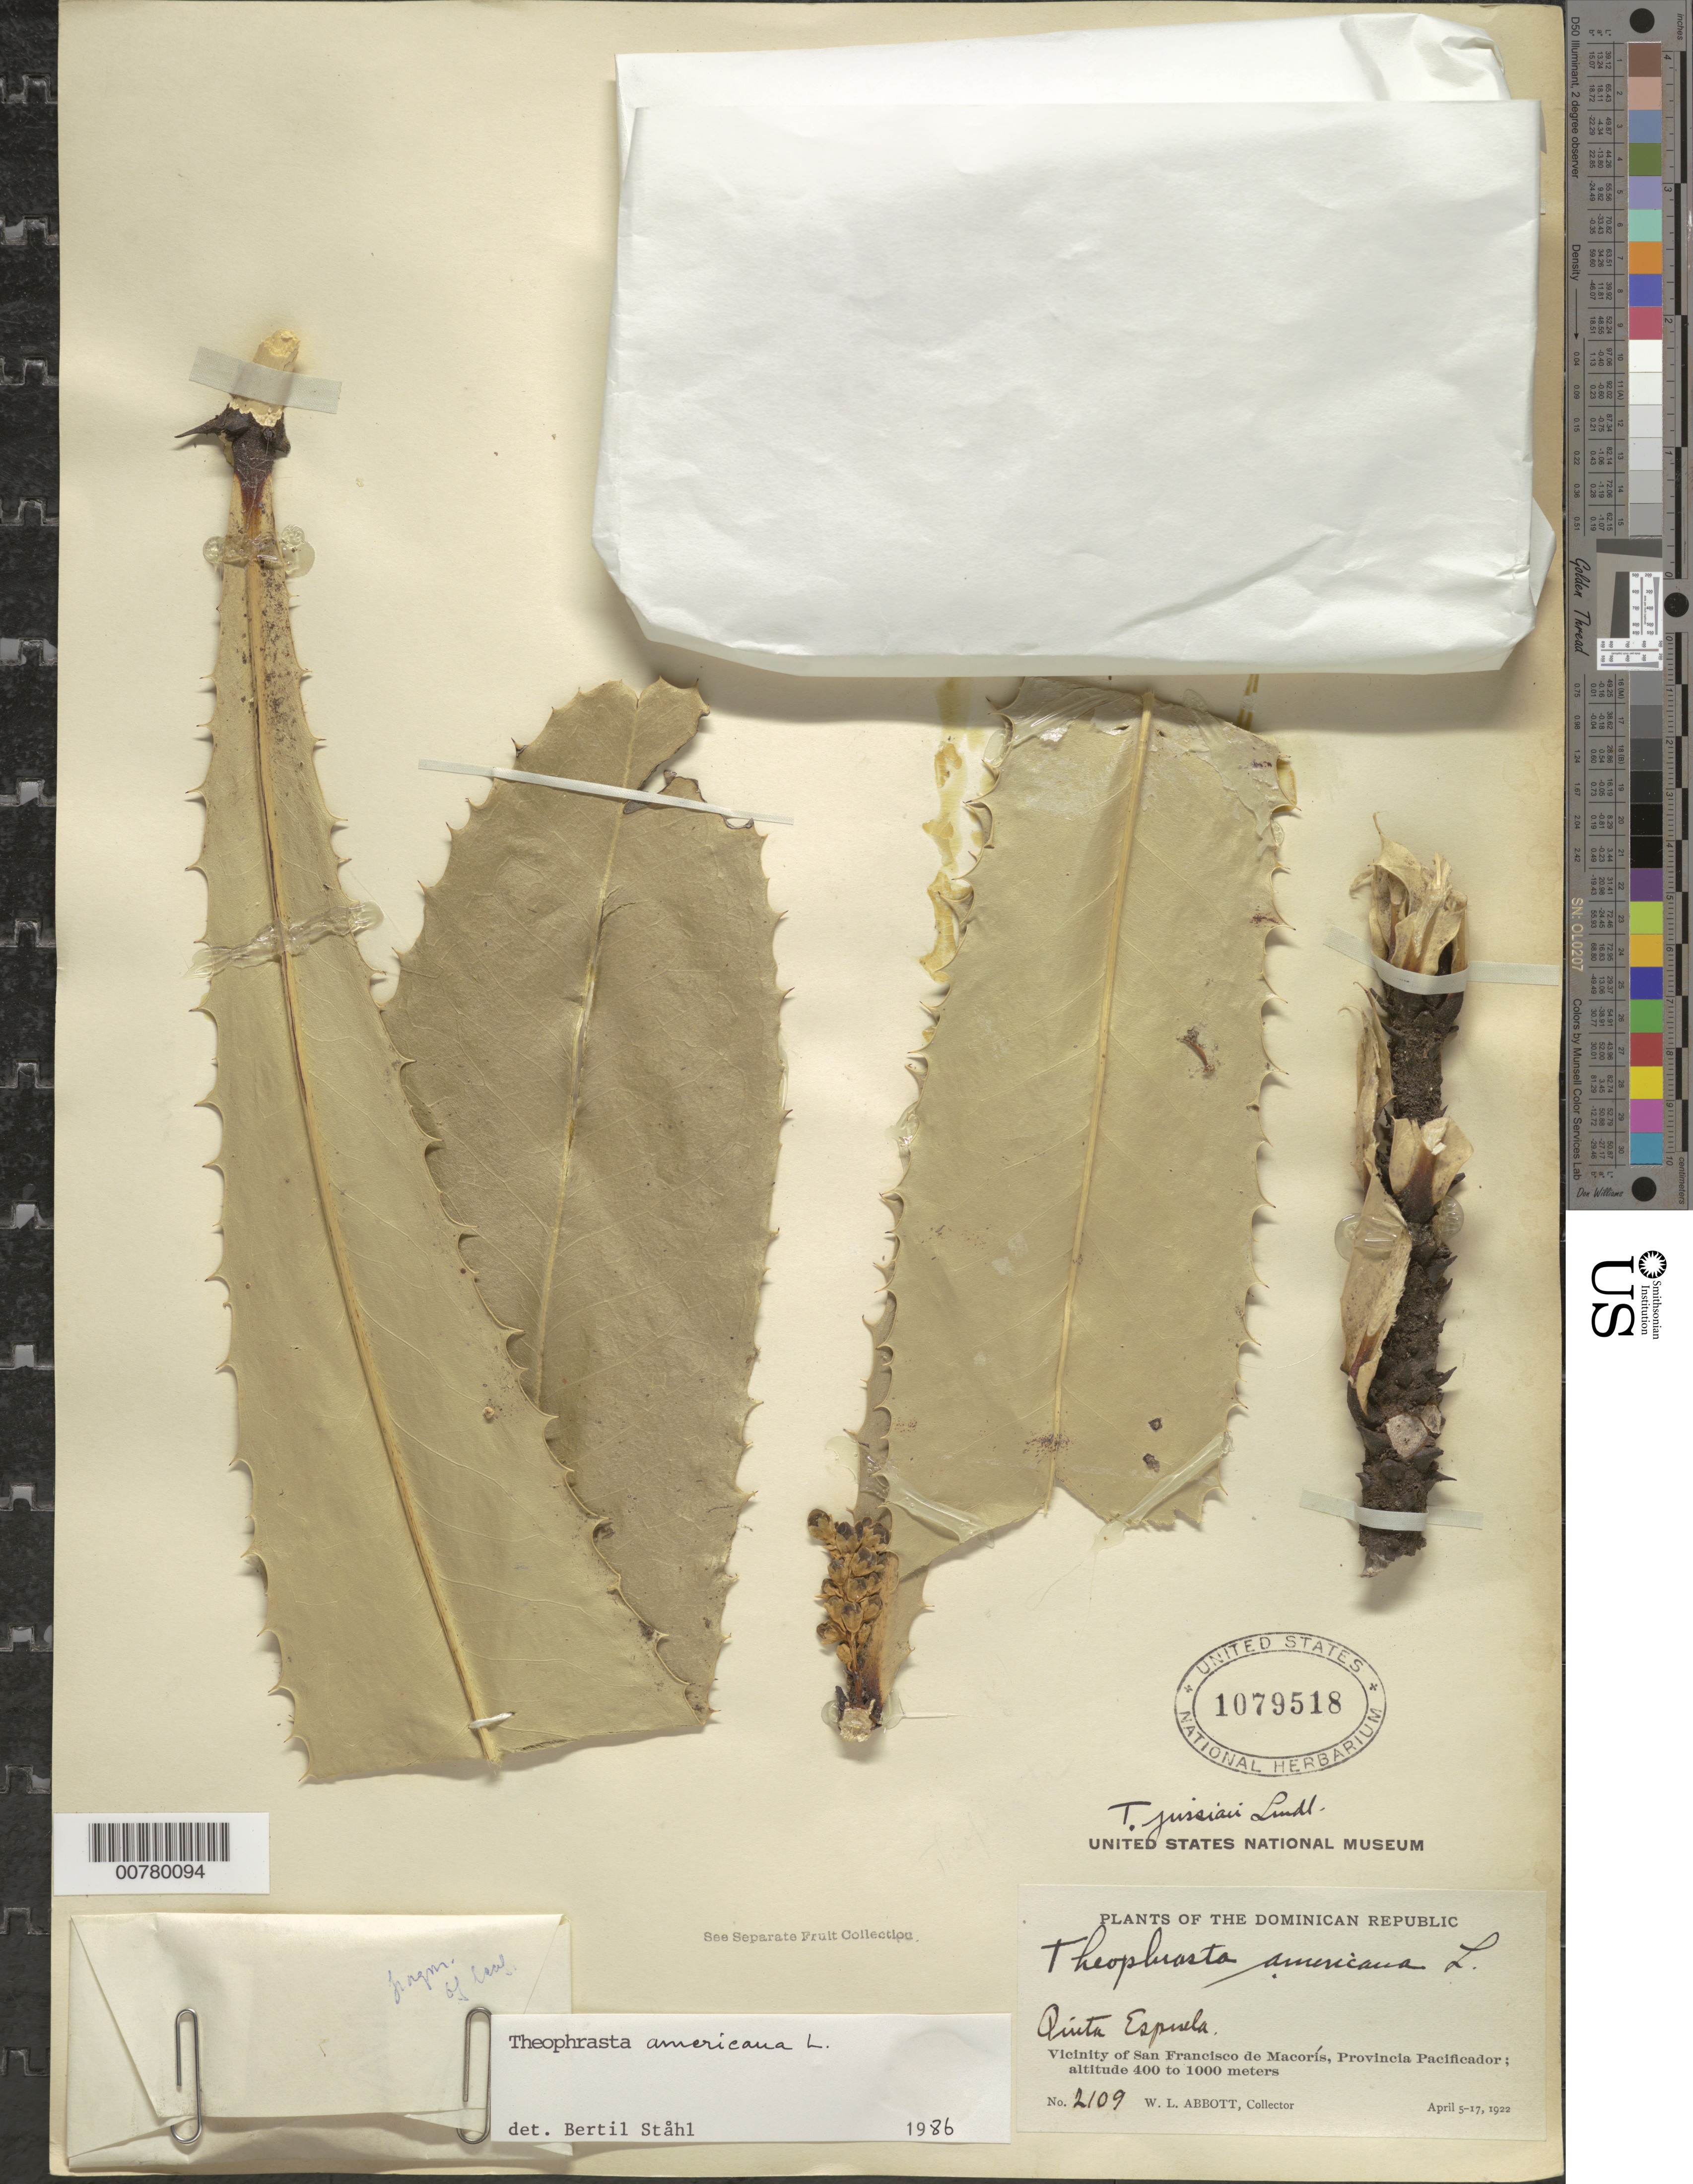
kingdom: Plantae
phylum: Tracheophyta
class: Magnoliopsida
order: Ericales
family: Primulaceae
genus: Theophrasta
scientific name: Theophrasta americana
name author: L.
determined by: Ståhl, B.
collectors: W. L. Abbott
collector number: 2109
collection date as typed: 05 Apr 1922 to 17 Apr 1922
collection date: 1922-04-05/1922-04-17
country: Dominican Republic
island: Hispaniola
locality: Pacificador Province?, vicinity of San Francisco de Macorís, Quita Espuela.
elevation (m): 400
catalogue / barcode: US 1079518